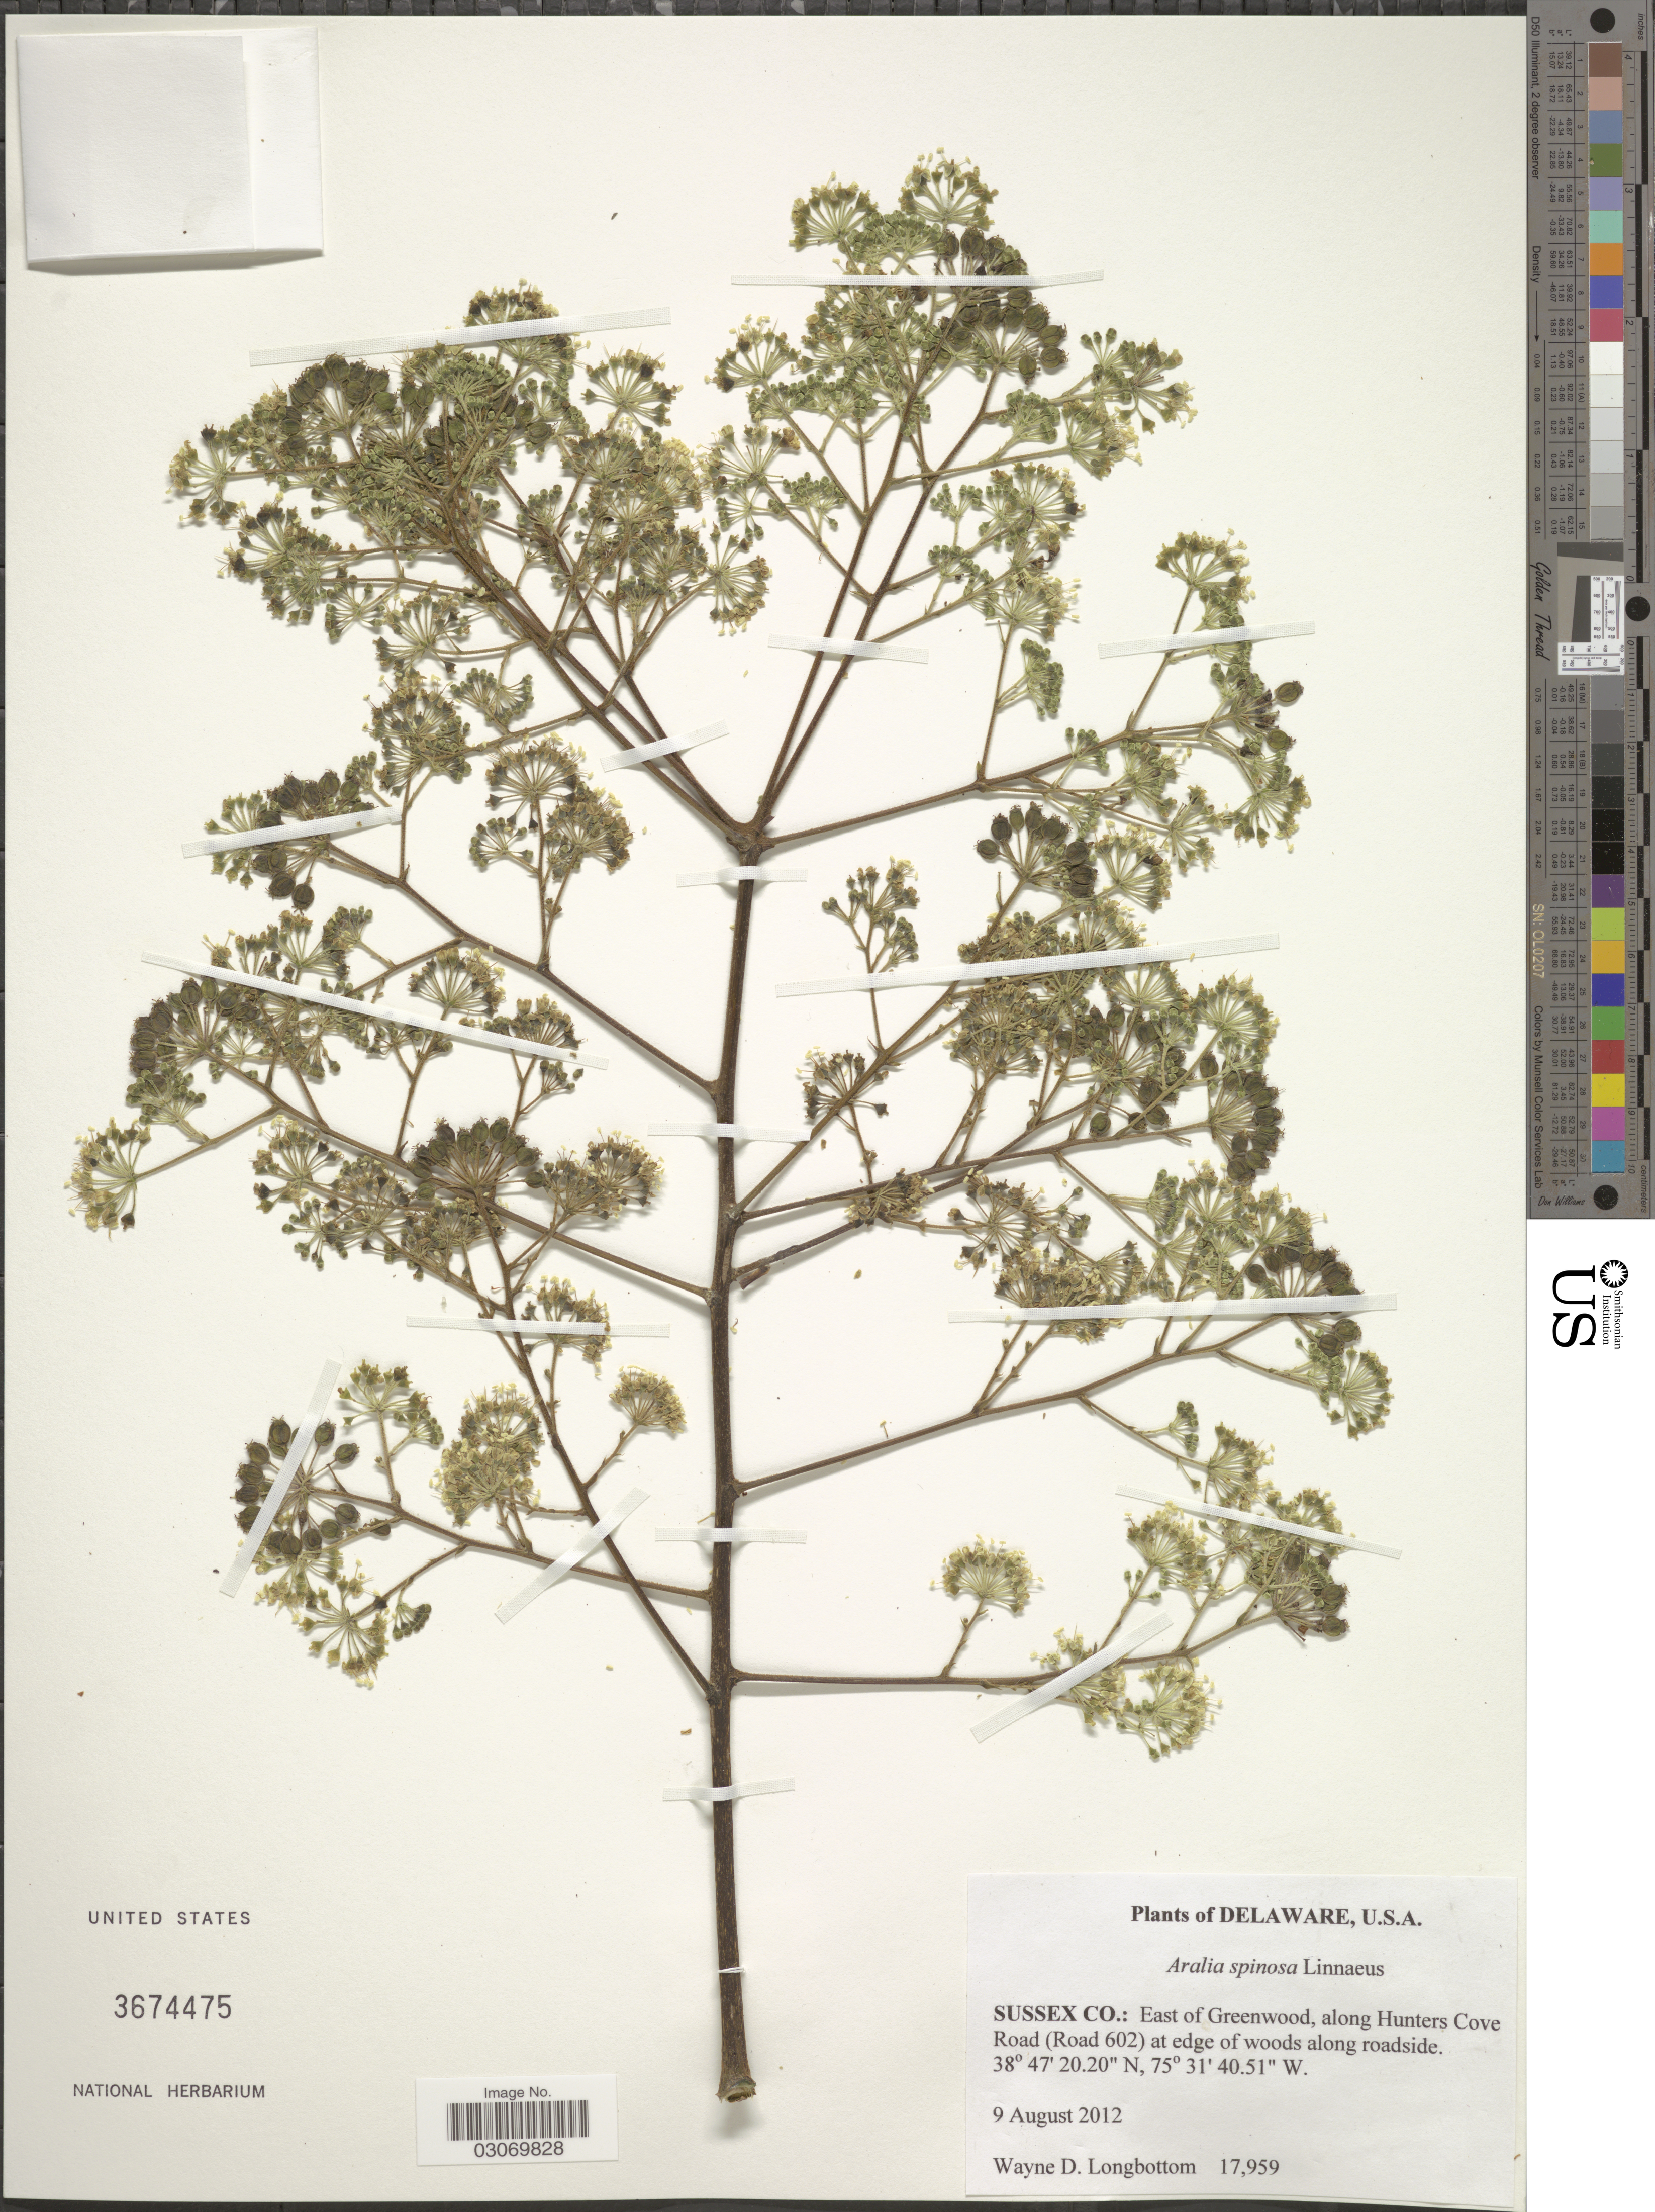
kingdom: Plantae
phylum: Tracheophyta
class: Magnoliopsida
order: Apiales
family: Araliaceae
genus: Aralia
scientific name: Aralia spinosa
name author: L.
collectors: W. D. Longbottom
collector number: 17959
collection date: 2012-08-09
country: United States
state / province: Delaware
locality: Sessex Co.: East of Greenwood, along Hunters Cove Road (Road 602) at edge of woods along roadside.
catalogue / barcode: US 3674475